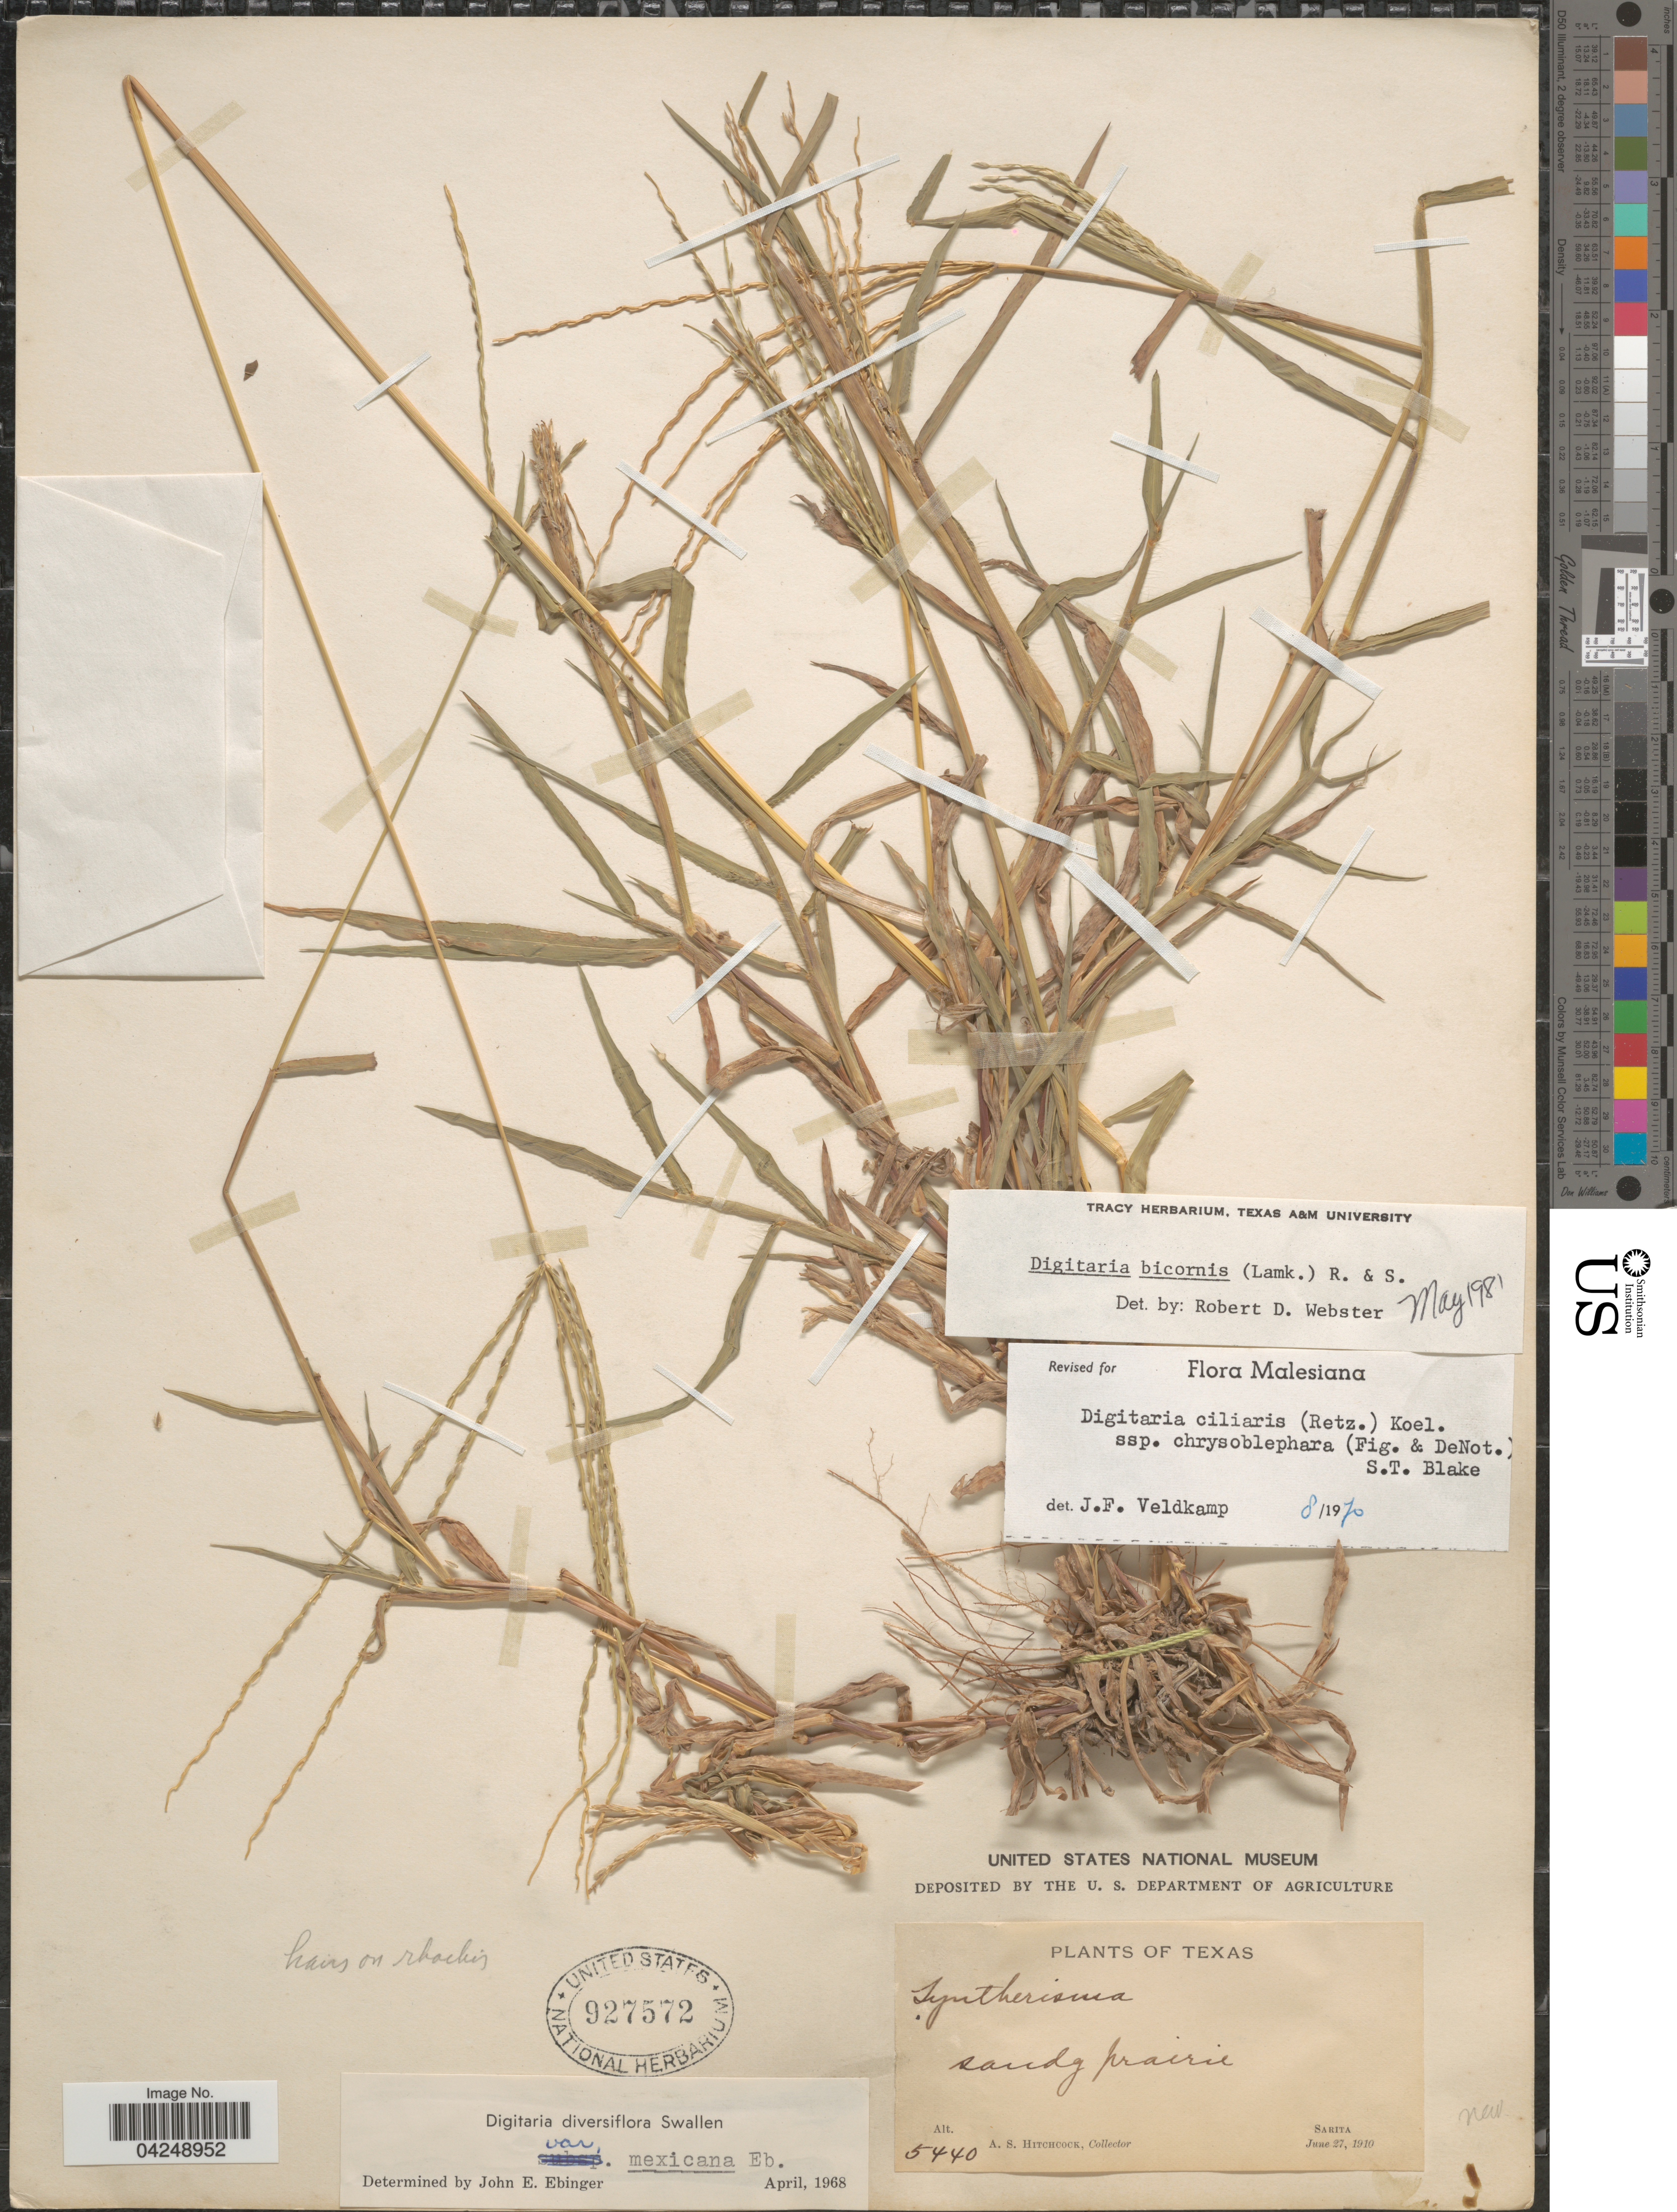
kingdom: Plantae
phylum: Tracheophyta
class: Liliopsida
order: Poales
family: Poaceae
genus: Digitaria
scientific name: Digitaria bicornis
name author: (Lam.) Roem. & Schult.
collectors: A. S. Hitchcock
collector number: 5440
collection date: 1910-06-27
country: United States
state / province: Texas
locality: Sandy prairie. Sarita.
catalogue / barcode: US 927572